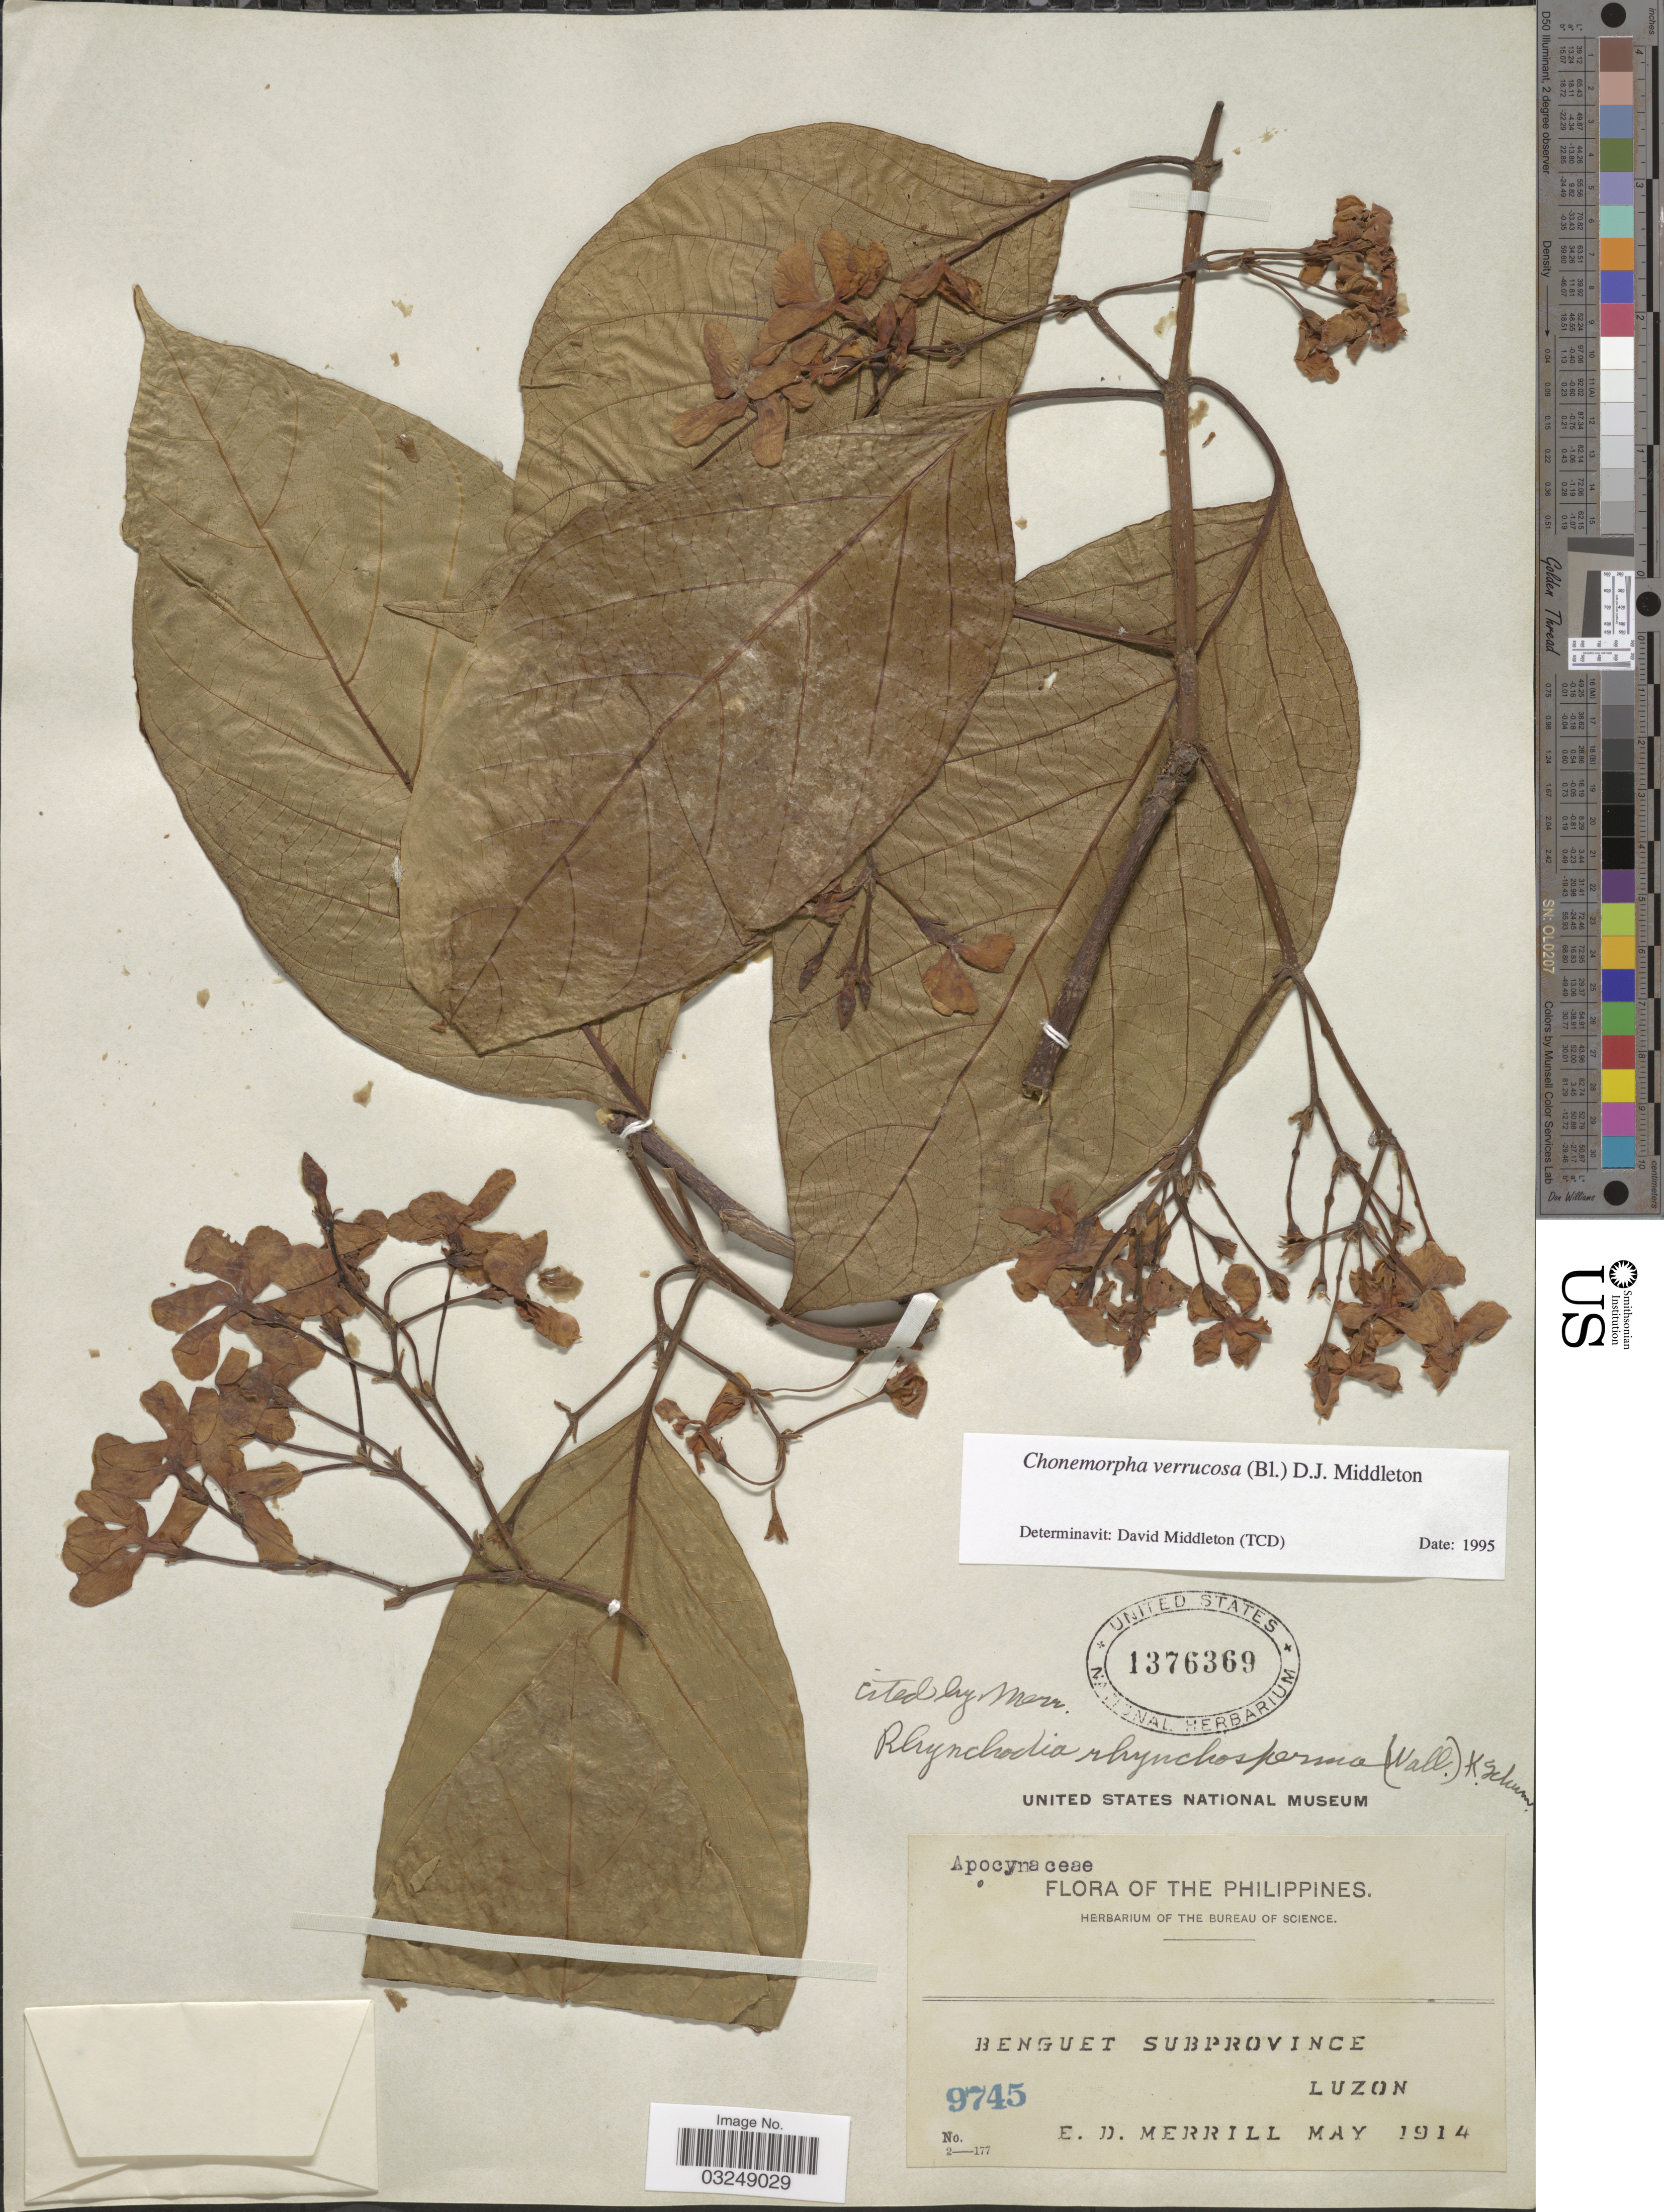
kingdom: Plantae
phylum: Tracheophyta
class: Magnoliopsida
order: Gentianales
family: Apocynaceae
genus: Chonemorpha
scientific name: Chonemorpha verrucosa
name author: (Blume) D.J. Middleton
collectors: E. D. Merrill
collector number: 9745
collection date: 1914-05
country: Philippines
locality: Benguet Subprovince Luzon.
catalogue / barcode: US 1376369